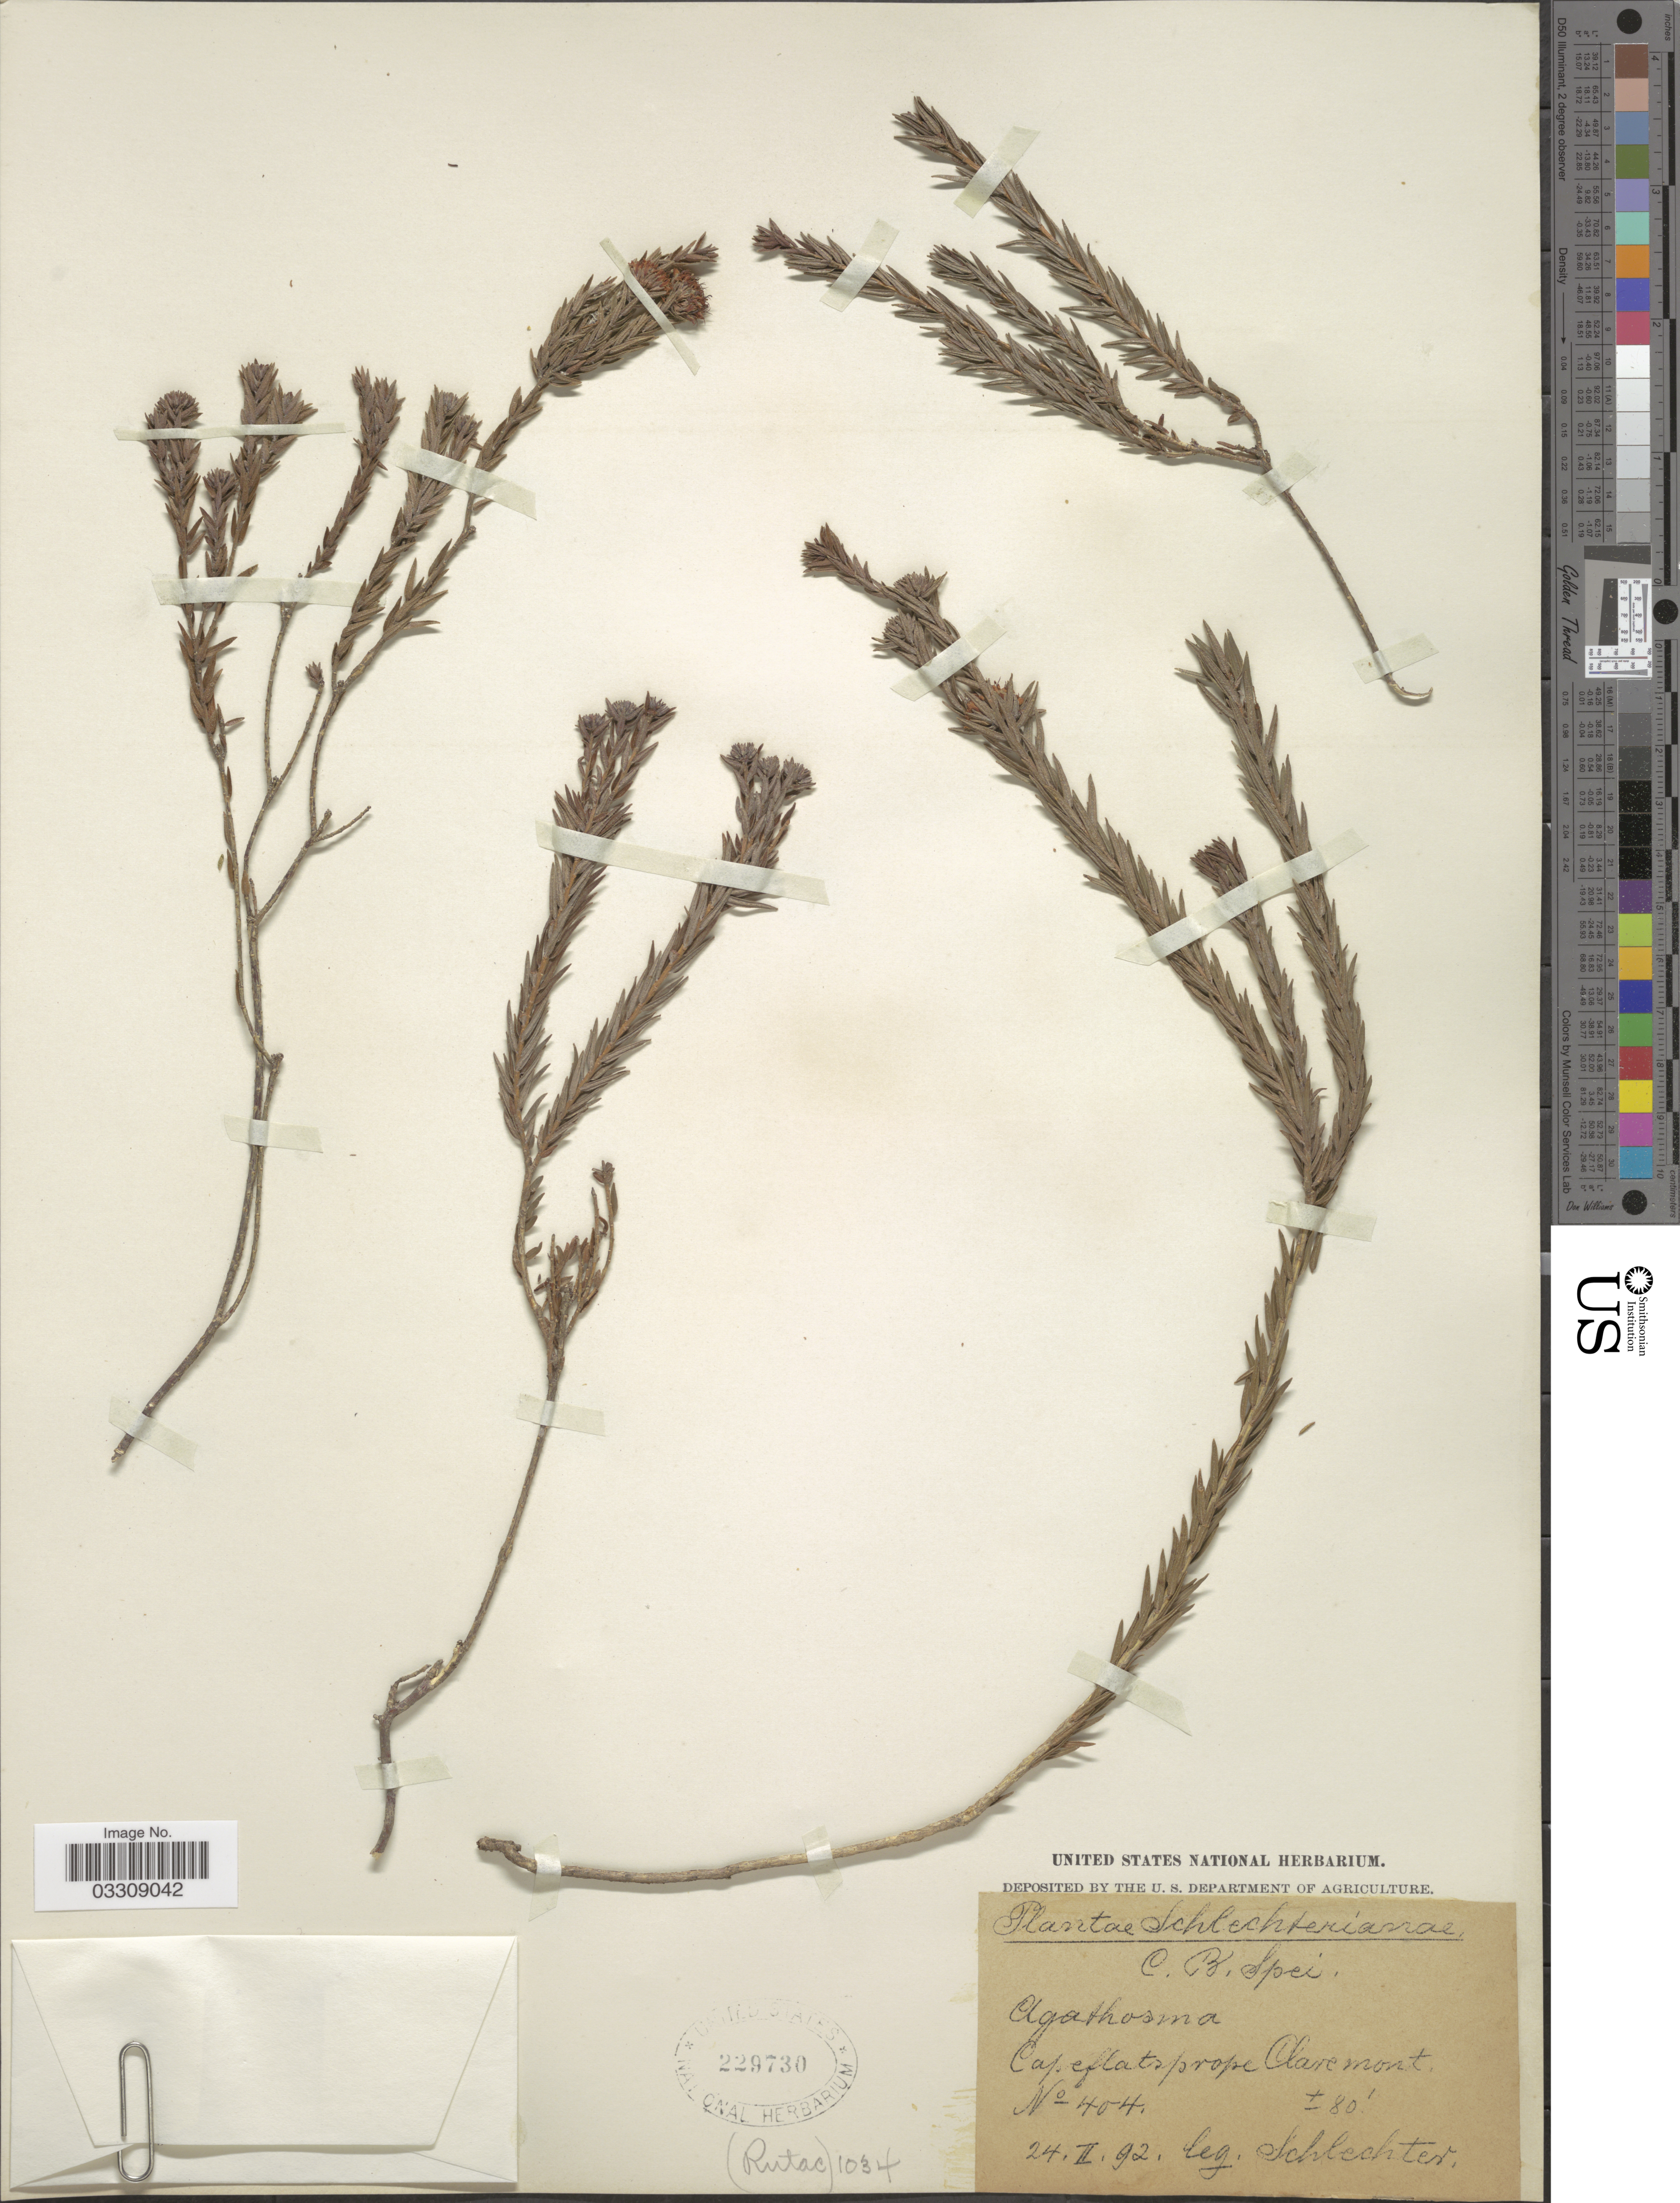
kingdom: Plantae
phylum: Tracheophyta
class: Magnoliopsida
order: Sapindales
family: Rutaceae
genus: Agathosma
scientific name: Agathosma sp.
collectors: Schlechter, --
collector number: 404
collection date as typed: Transcribed d/m/y: 24/2/92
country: South Africa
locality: C. B. Spei. Capeflats prope Claremont.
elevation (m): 24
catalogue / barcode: US 229730